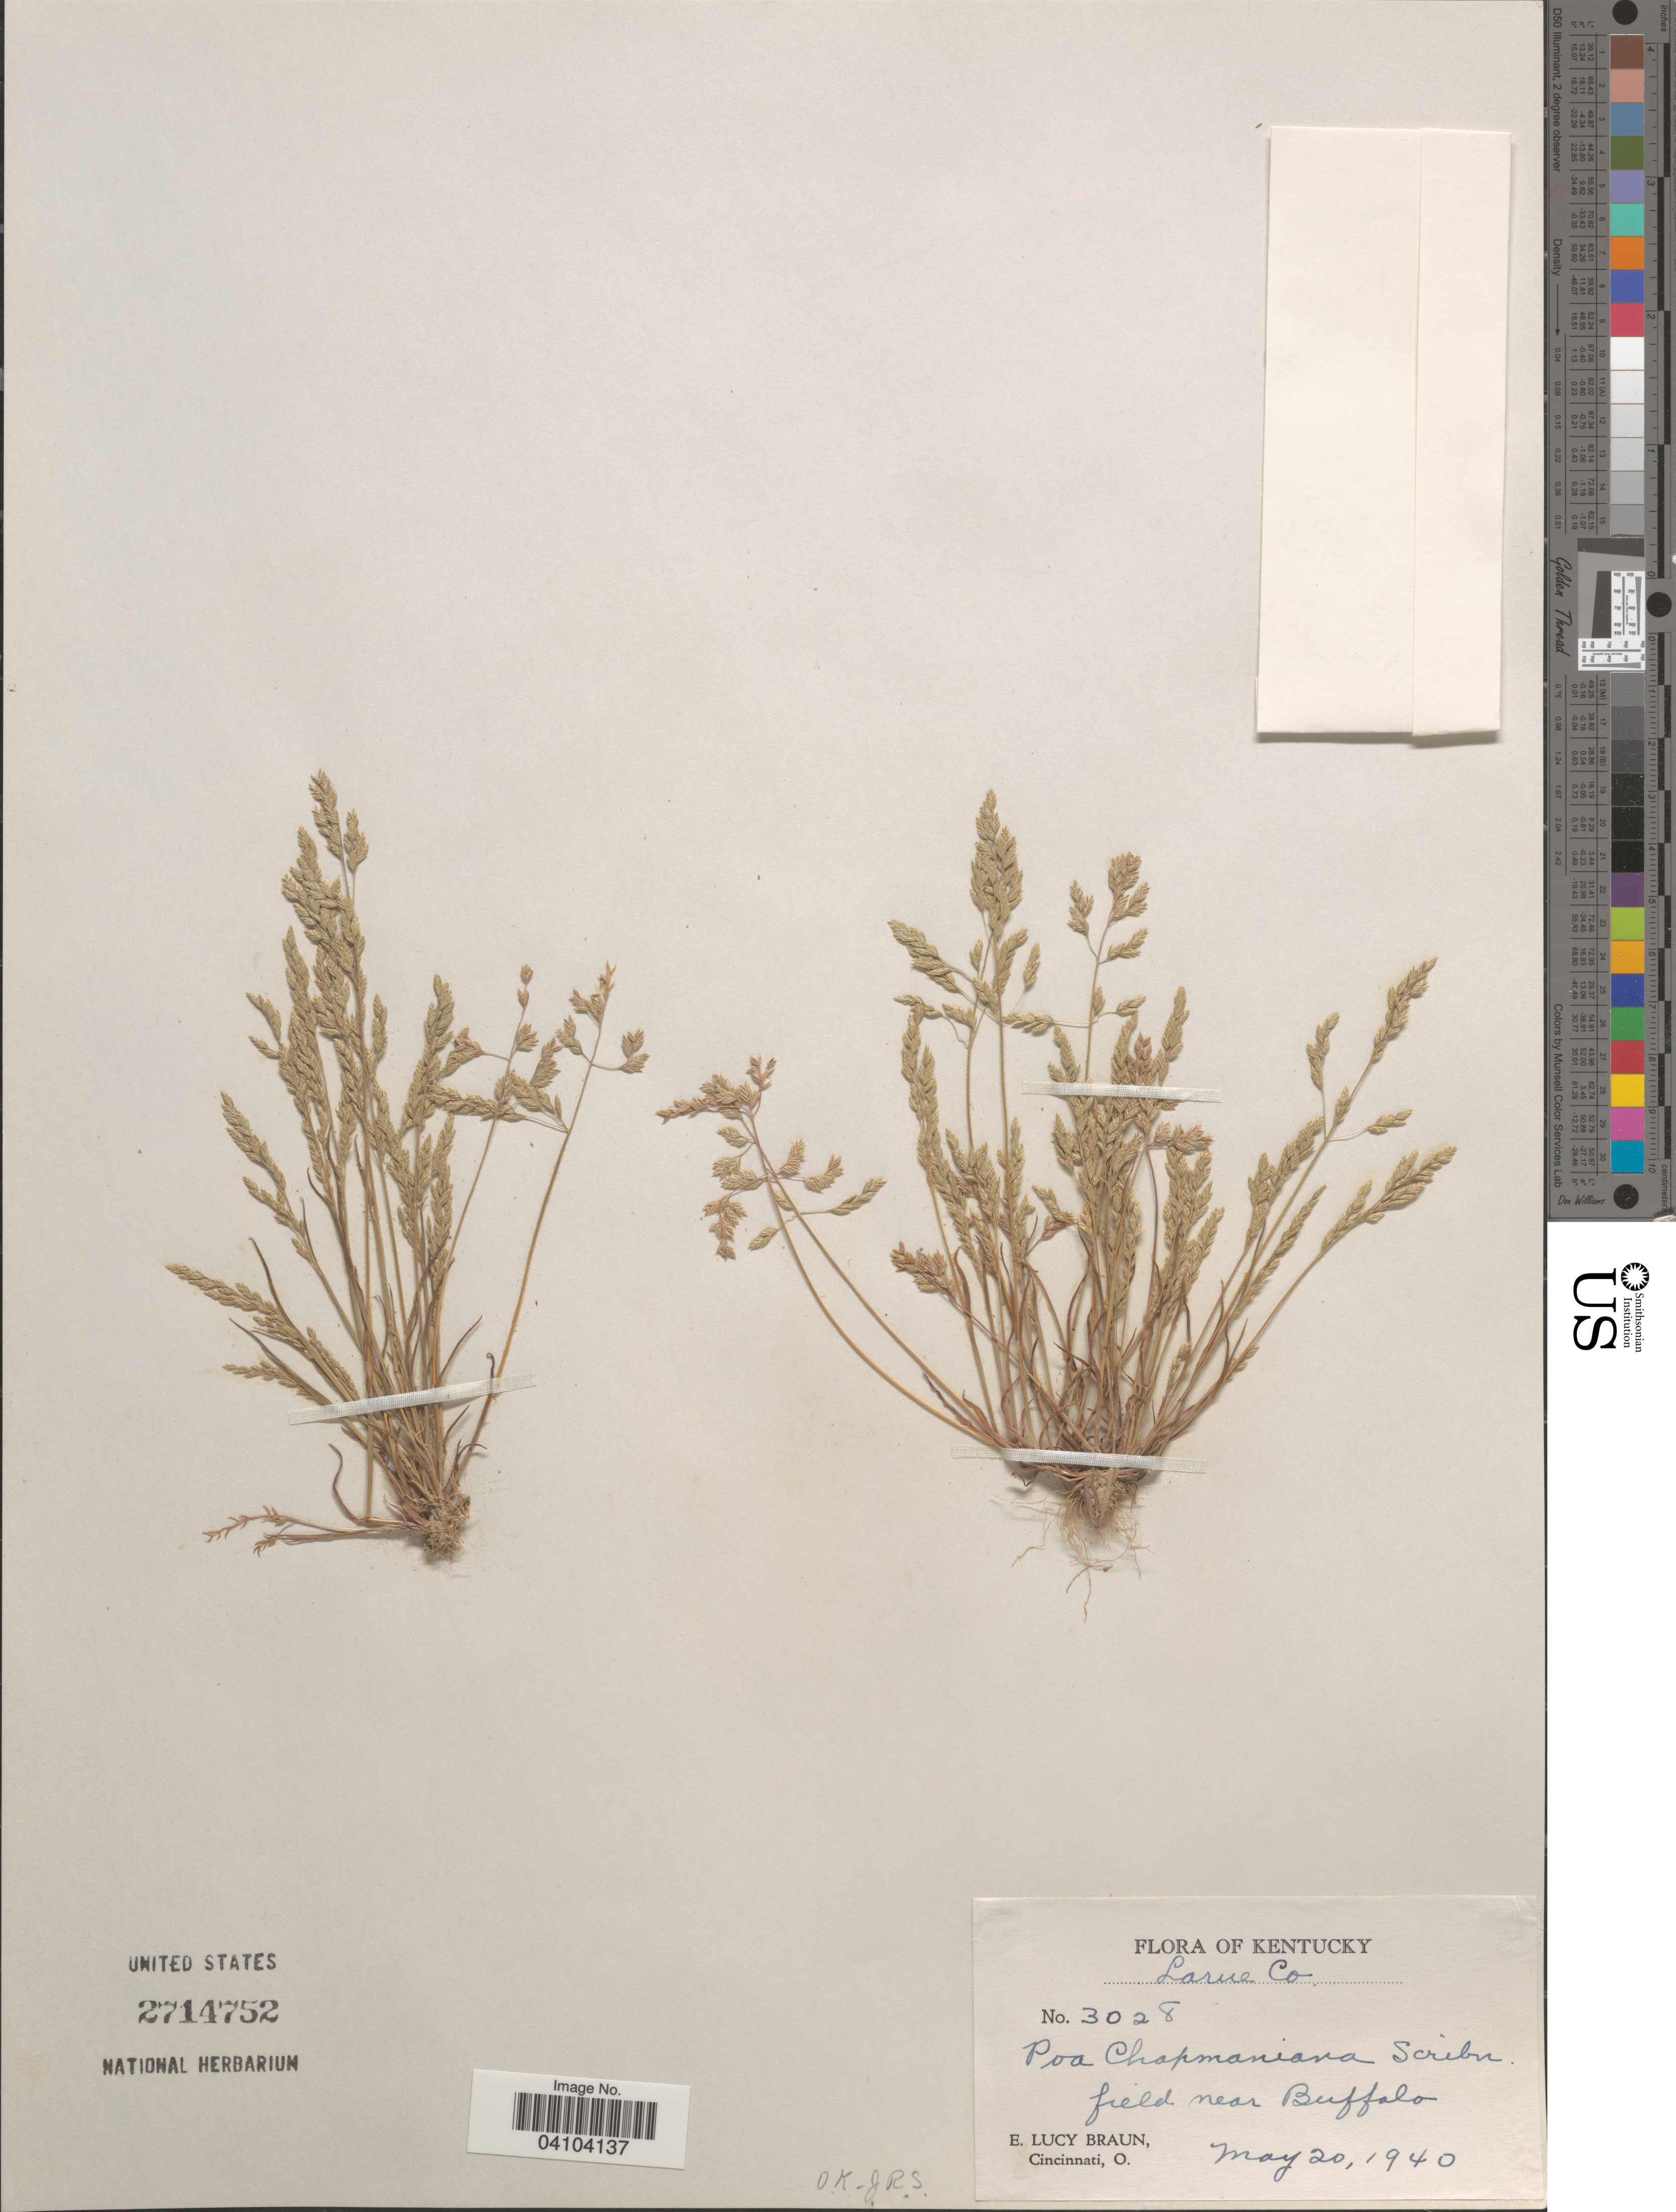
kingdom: Plantae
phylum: Tracheophyta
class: Liliopsida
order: Poales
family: Poaceae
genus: Poa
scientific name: Poa chapmaniana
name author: Scribn.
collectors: E. L. Braun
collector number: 3028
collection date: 1940-05-20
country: United States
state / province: Kentucky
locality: Larue Co. Near Buffalo.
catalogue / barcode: US 2714752